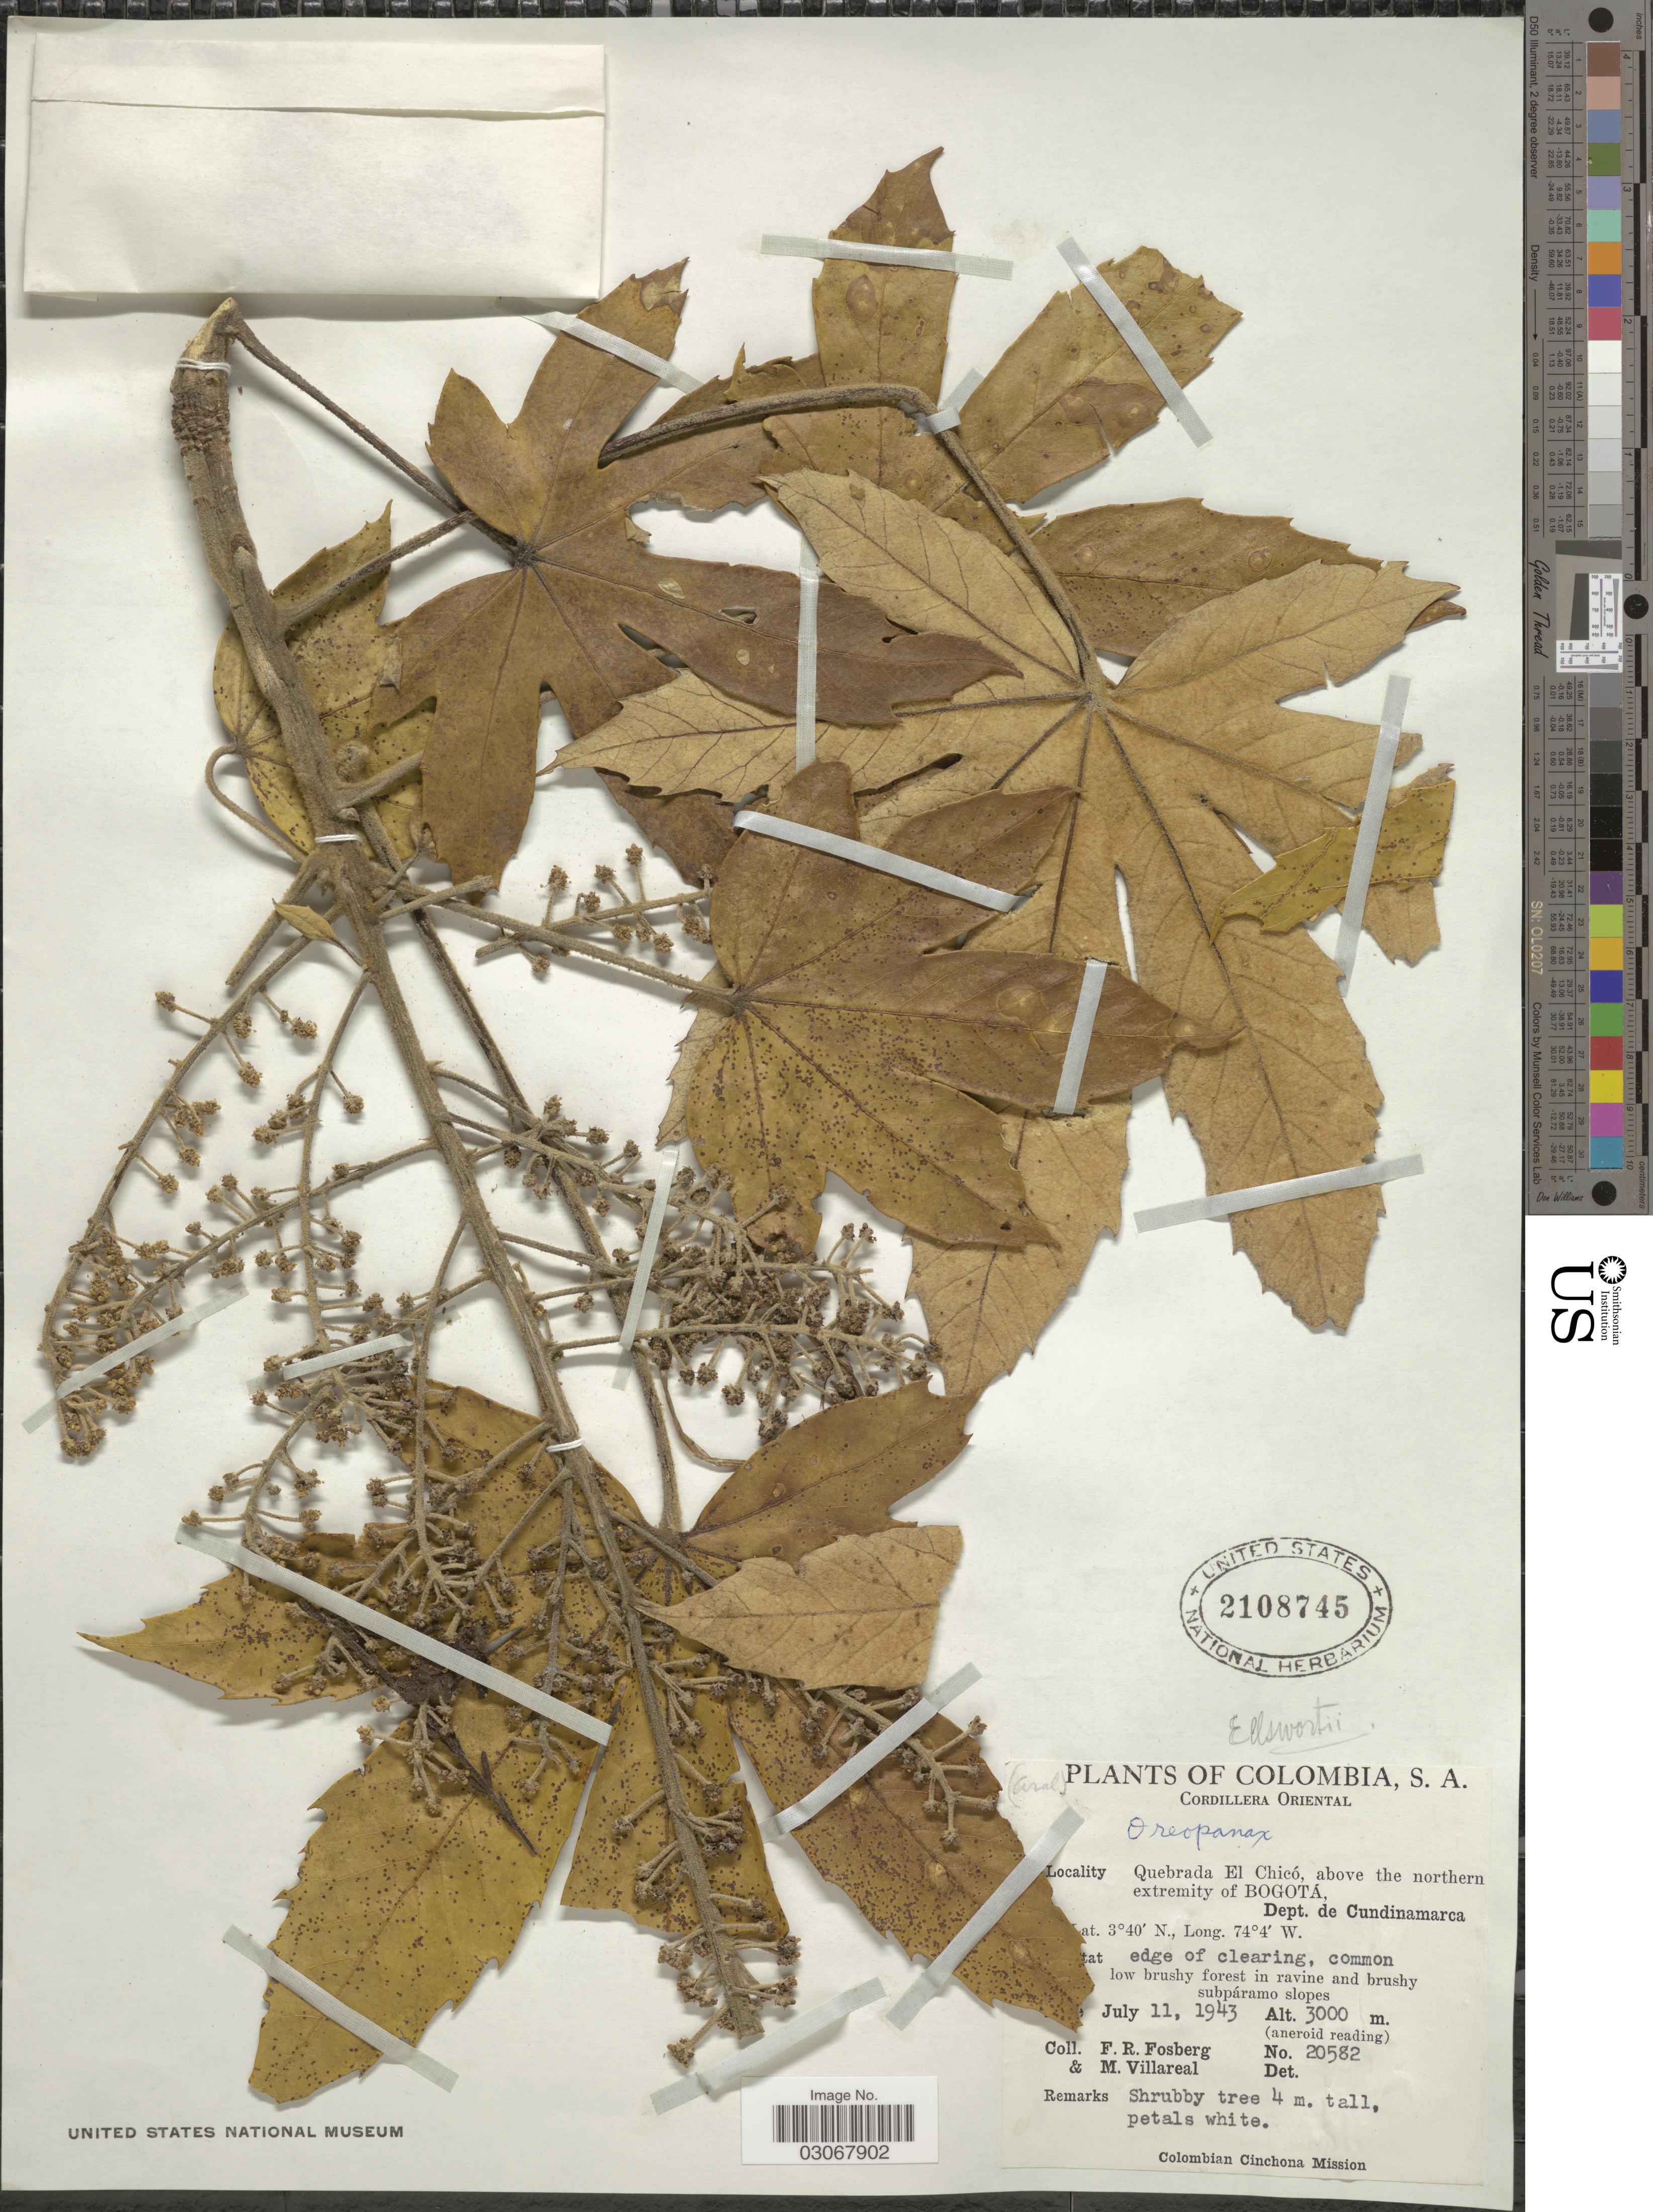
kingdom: Plantae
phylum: Tracheophyta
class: Magnoliopsida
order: Apiales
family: Araliaceae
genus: Oreopanax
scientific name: Oreopanax floribundus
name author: (Kunth) Decne. & Planch.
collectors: F. R. Fosberg & M. Villareal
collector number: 20582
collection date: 1943-07-11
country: Colombia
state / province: Cundinamarca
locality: Cordillera Oriental. Quebrada El Chicó, above the northern extremity of Bogotá, Dept. de Cundinamarca.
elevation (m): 3000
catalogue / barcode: US 2108745